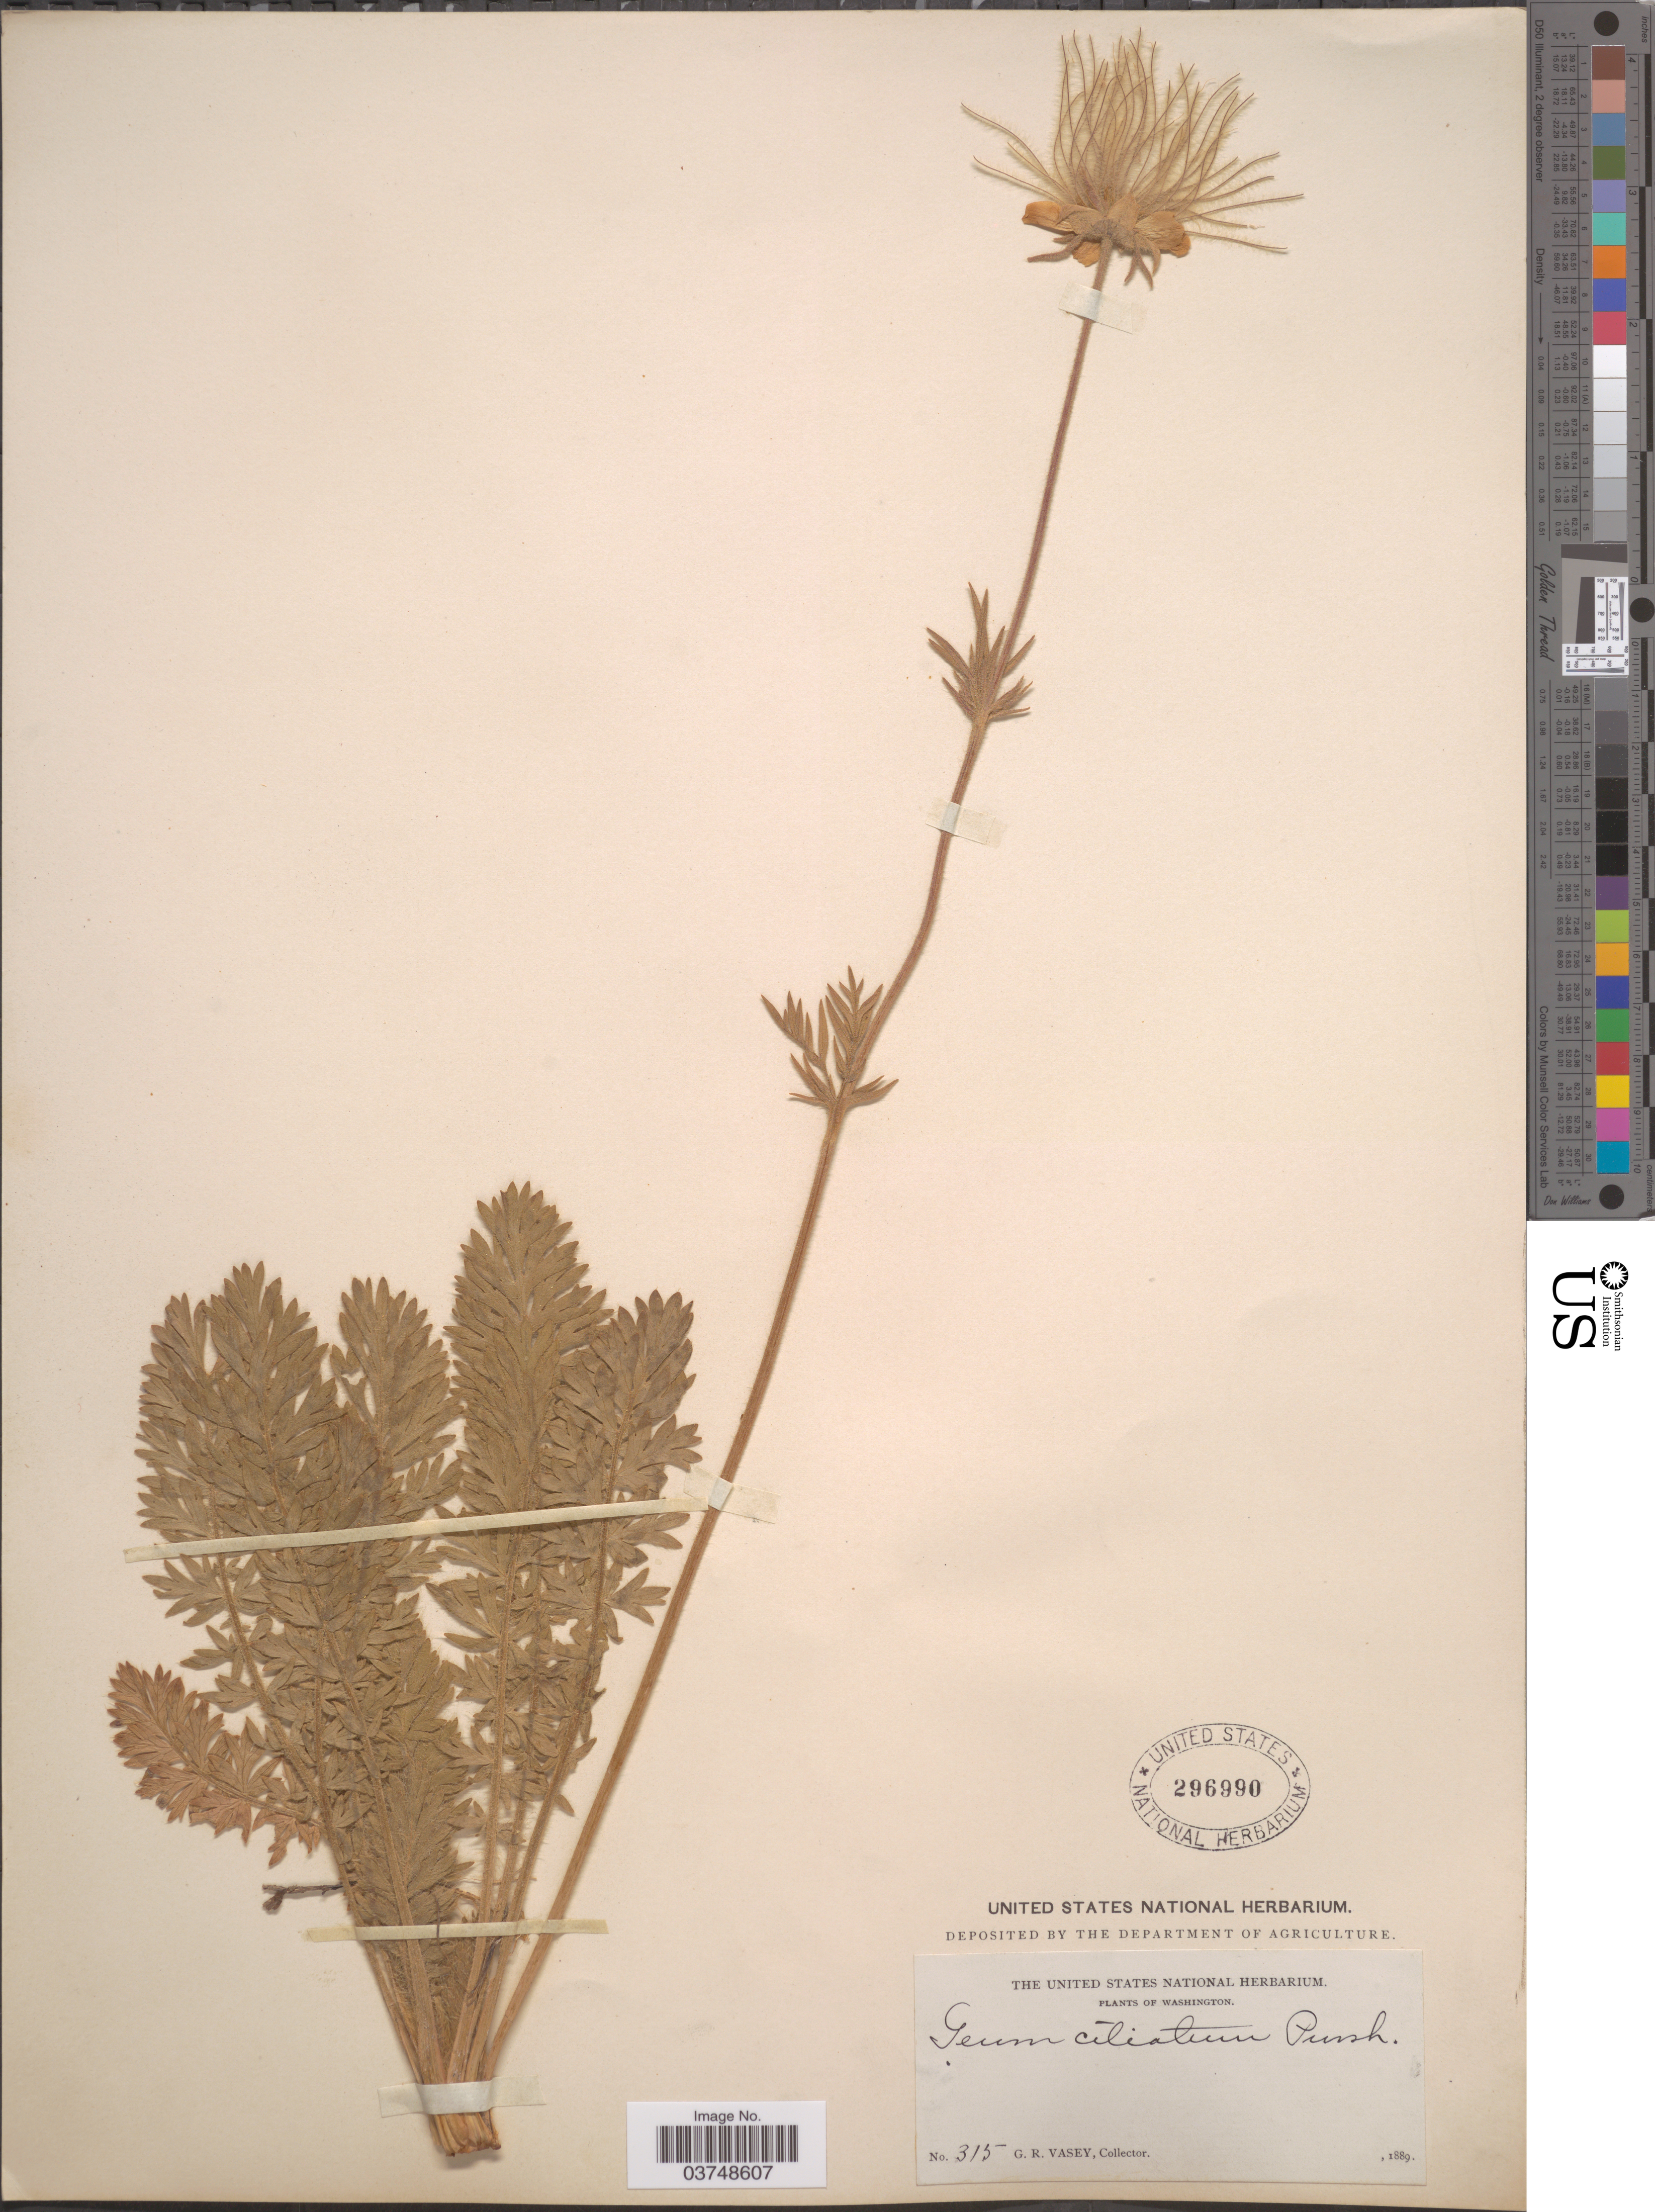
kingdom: Plantae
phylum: Tracheophyta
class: Magnoliopsida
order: Rosales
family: Rosaceae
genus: Geum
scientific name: Geum triflorum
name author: Pursh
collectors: G. R. Vasey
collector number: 315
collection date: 1889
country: United States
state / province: Washington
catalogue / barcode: US 296990